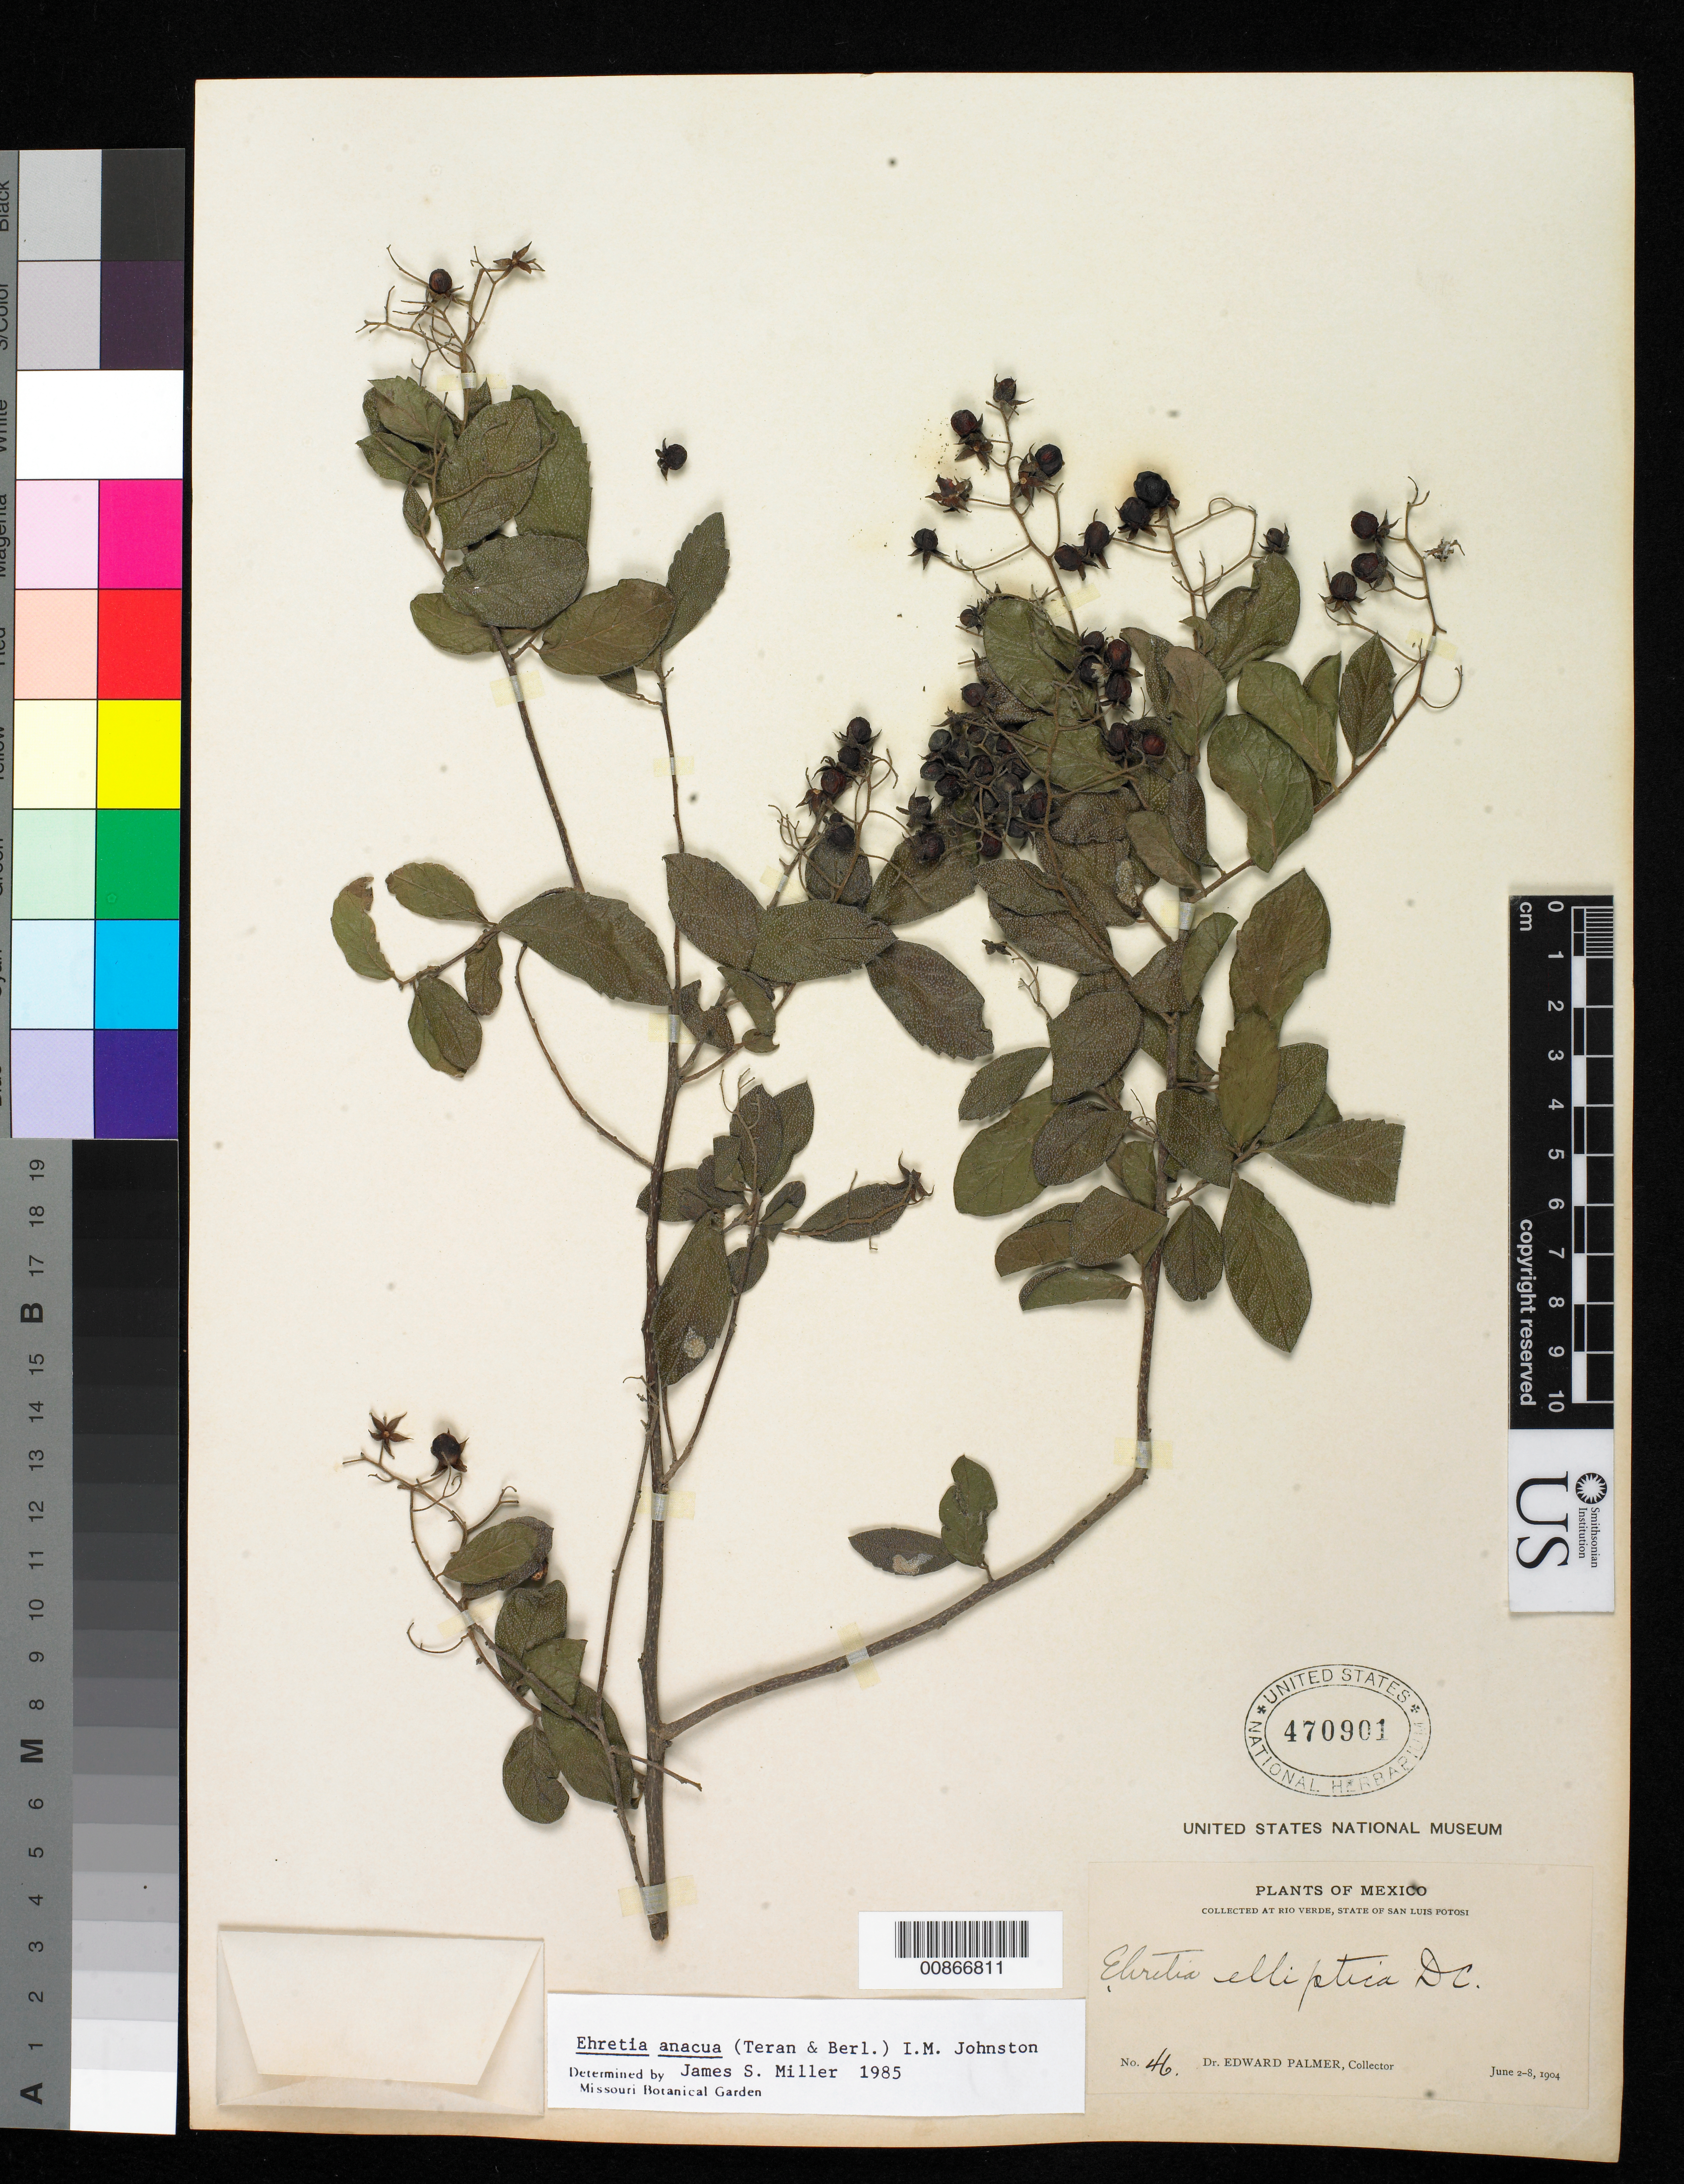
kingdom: Plantae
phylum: Tracheophyta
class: Magnoliopsida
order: Boraginales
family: Ehretiaceae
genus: Ehretia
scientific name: Ehretia anacua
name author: (Terán & Berland.) I.M. Johnst.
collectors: E. Palmer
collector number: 46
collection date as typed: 02 Jun 1904 to 08 Jun 1904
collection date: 1904-06-02/1904-06-08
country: Mexico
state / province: San Luis Potosí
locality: Río Verde, San Luis Potosí.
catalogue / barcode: US 470901